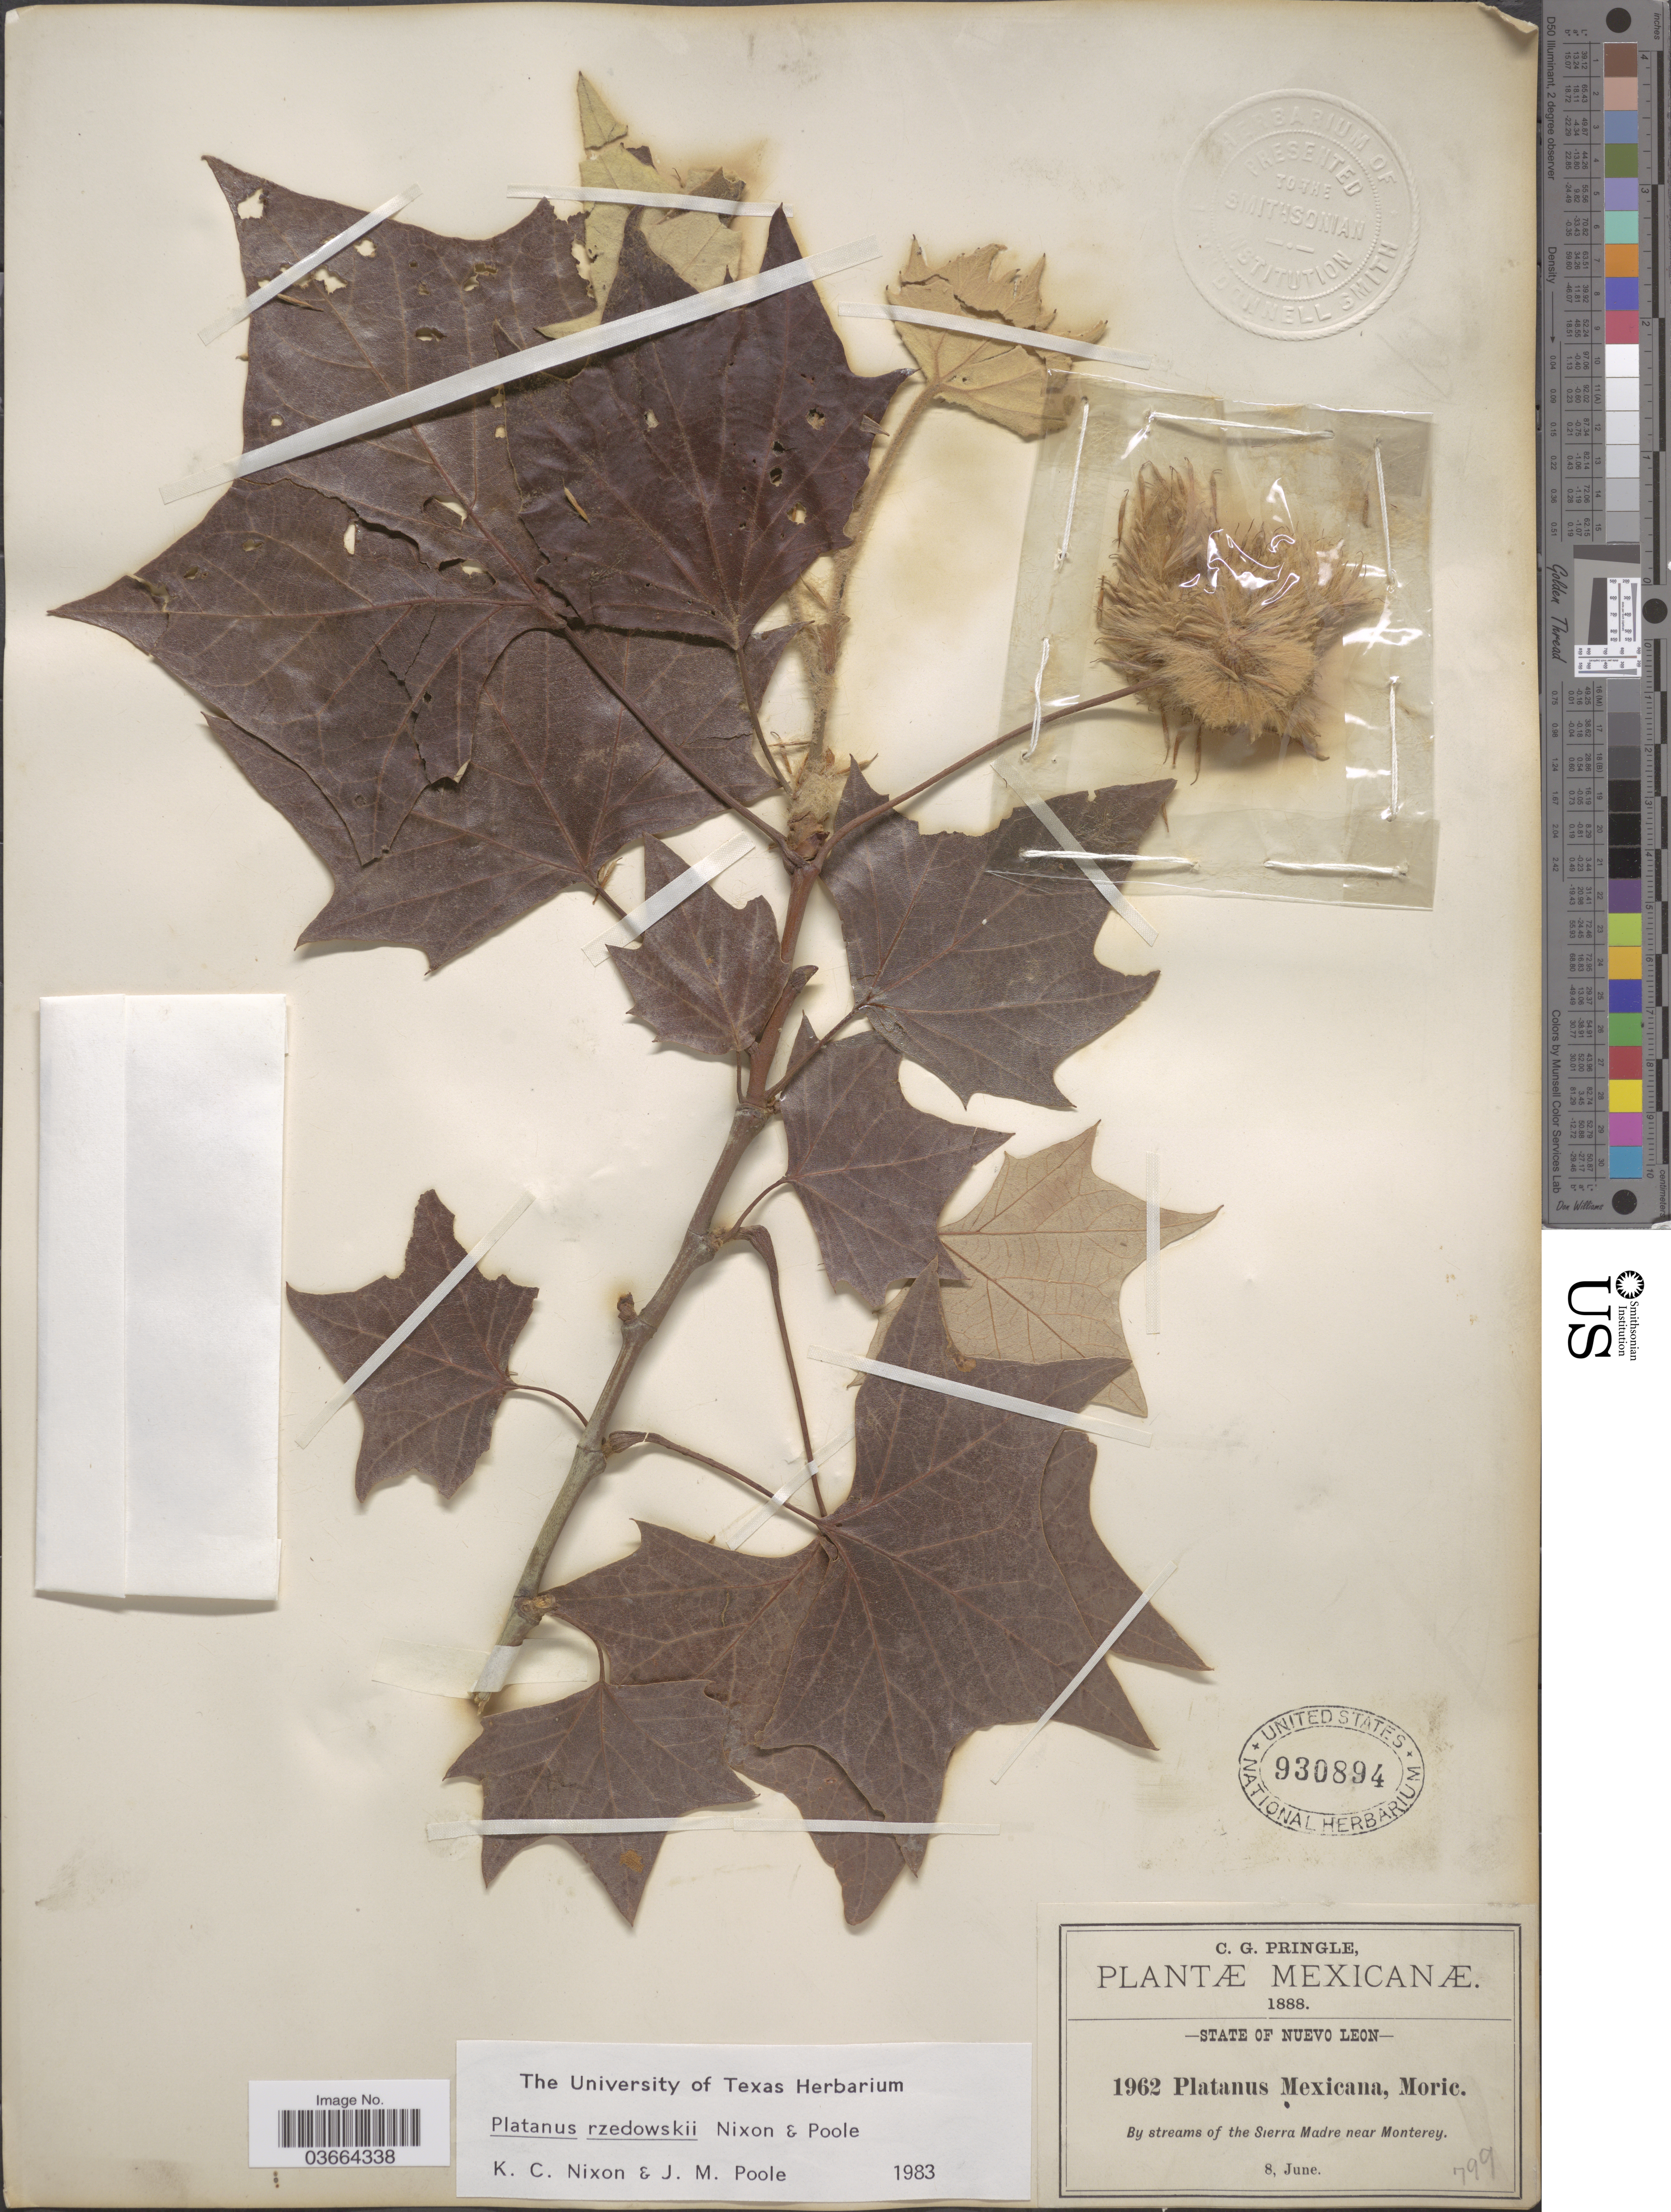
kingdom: Plantae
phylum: Tracheophyta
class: Magnoliopsida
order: Proteales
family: Platanaceae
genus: Platanus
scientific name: Platanus rzedowskii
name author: Nixon & J.M. Poole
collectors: C. G. Pringle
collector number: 1962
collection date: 1888-06-08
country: Mexico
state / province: Nuevo León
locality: By streams of the Sierra Madre near Monterey.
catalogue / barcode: US 930894